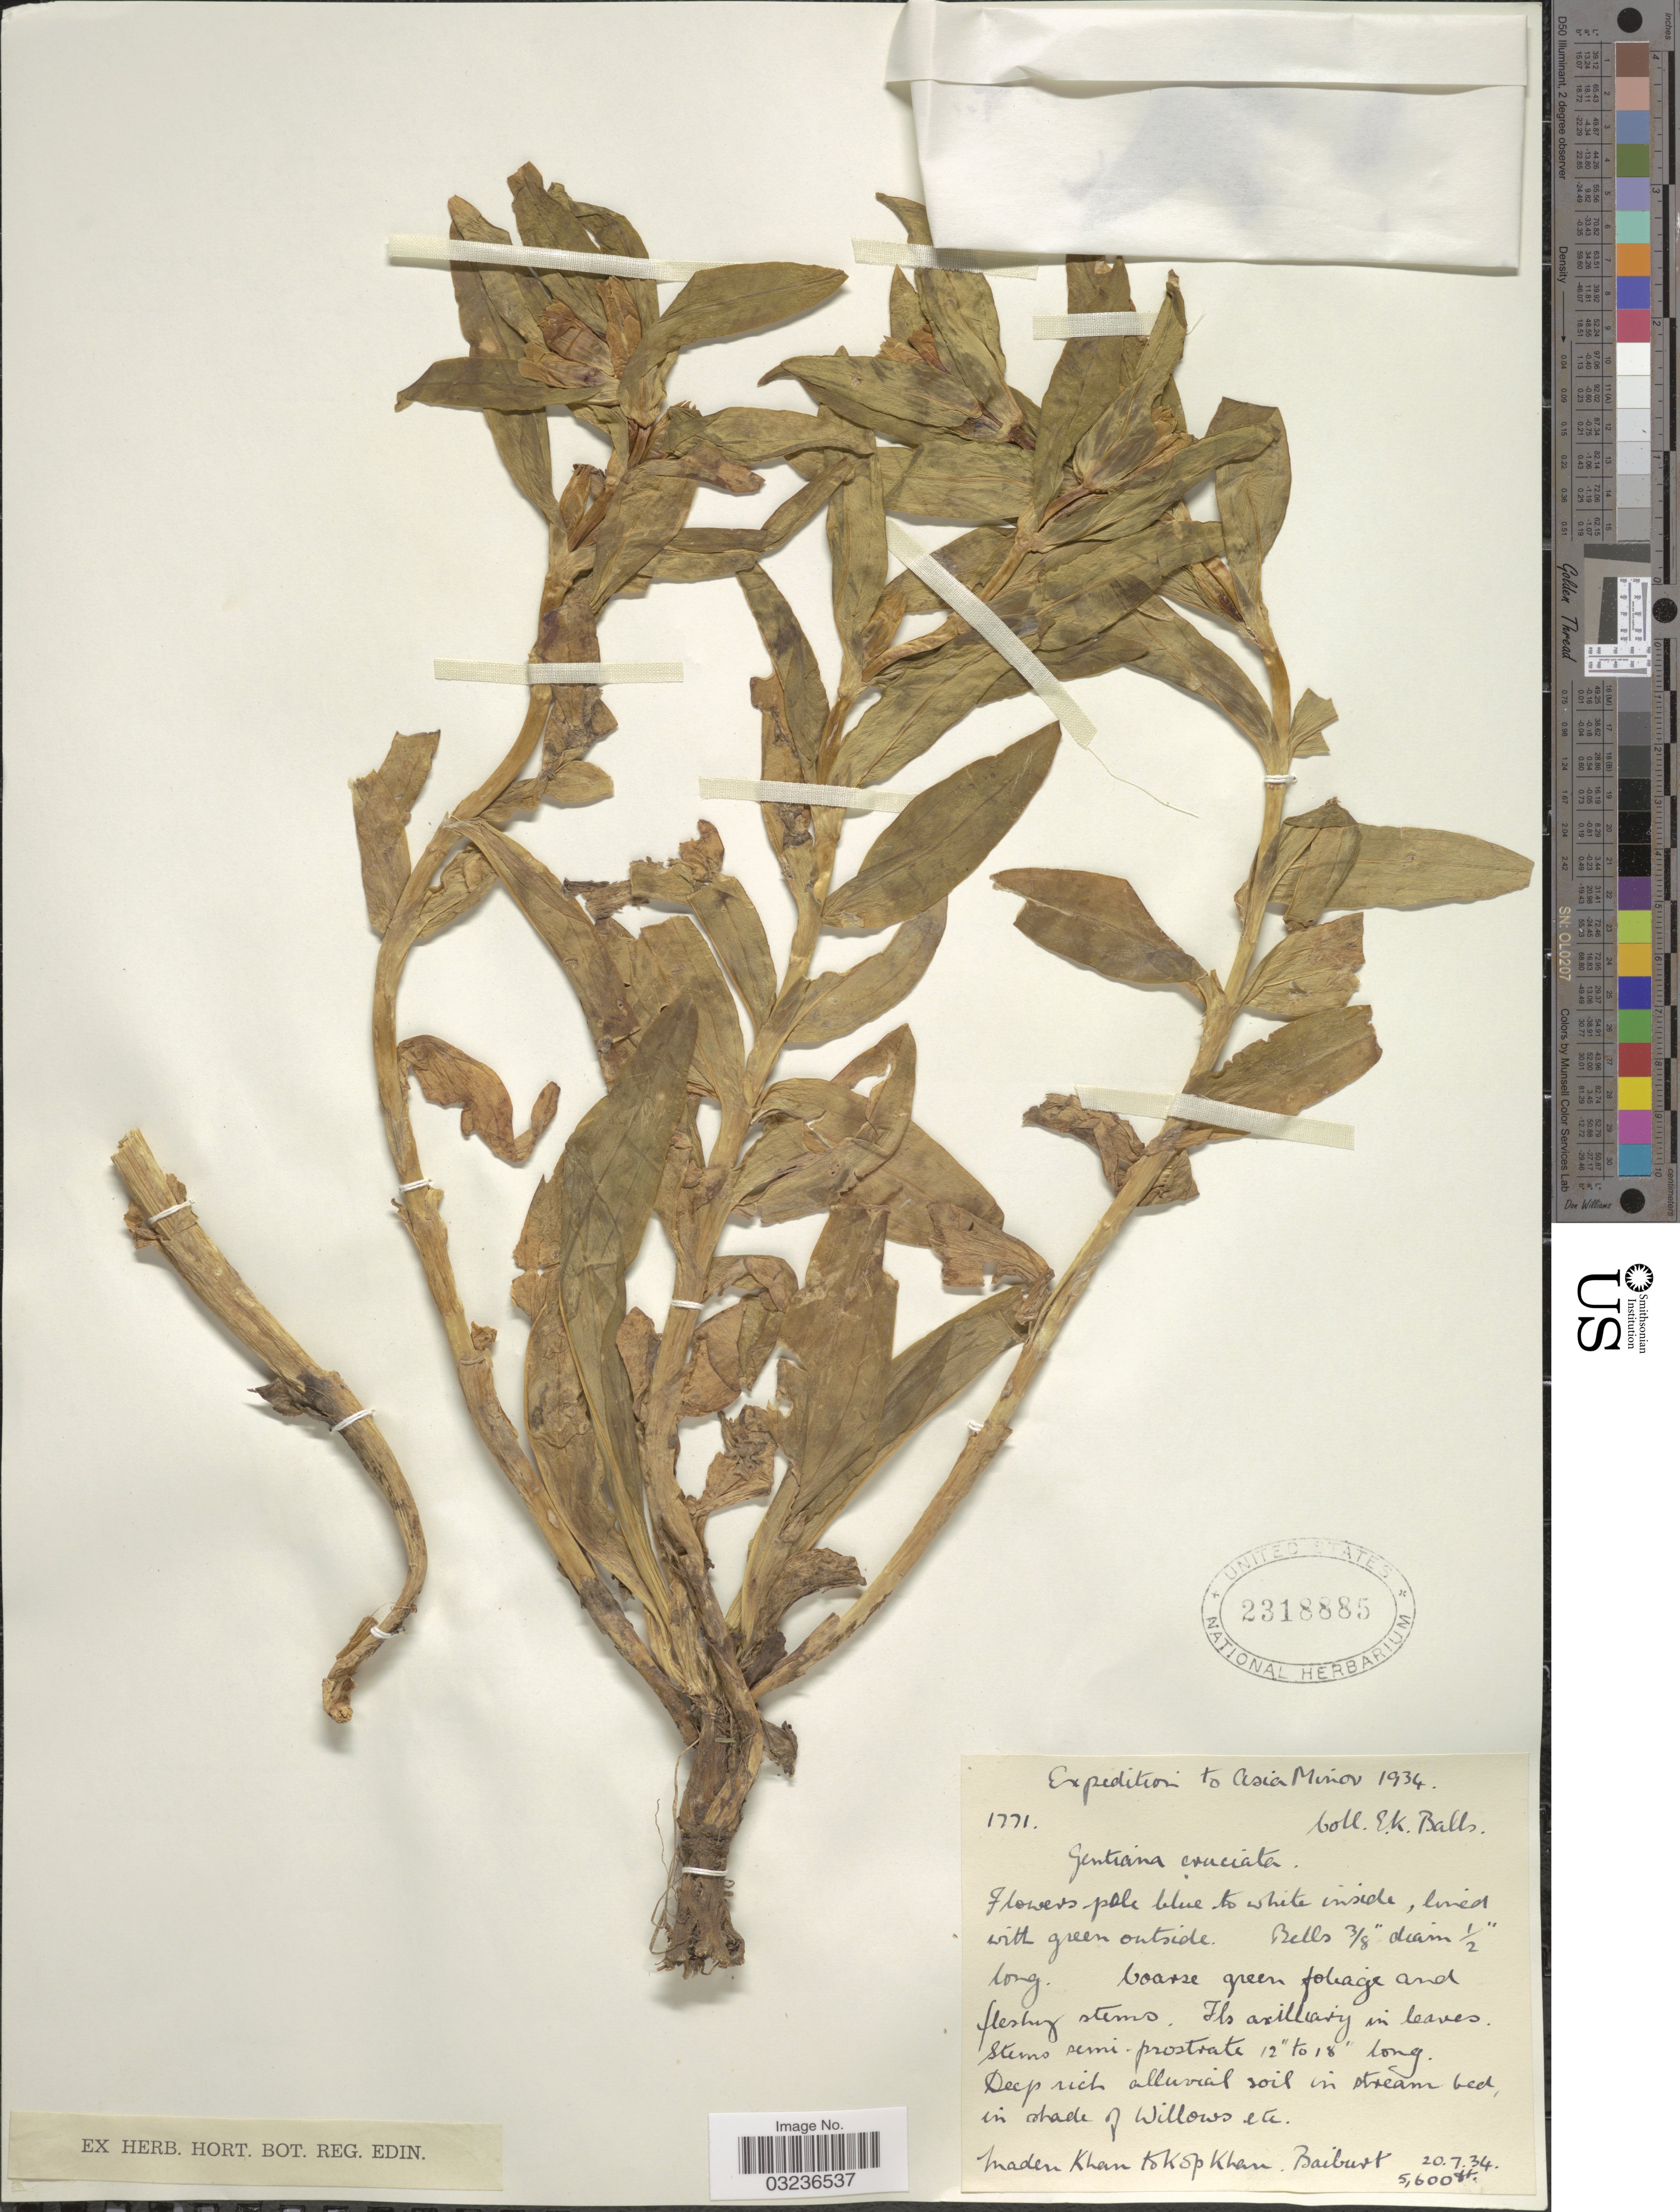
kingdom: Plantae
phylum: Tracheophyta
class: Magnoliopsida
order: Gentianales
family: Gentianaceae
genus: Gentiana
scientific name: Gentiana cruciata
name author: L.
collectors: E. K. Balls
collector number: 1771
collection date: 1934-07-20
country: Turkey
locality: Asia Minor. Maden Khan Kokop Khan, Baiburt.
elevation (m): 1707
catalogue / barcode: US 2318885